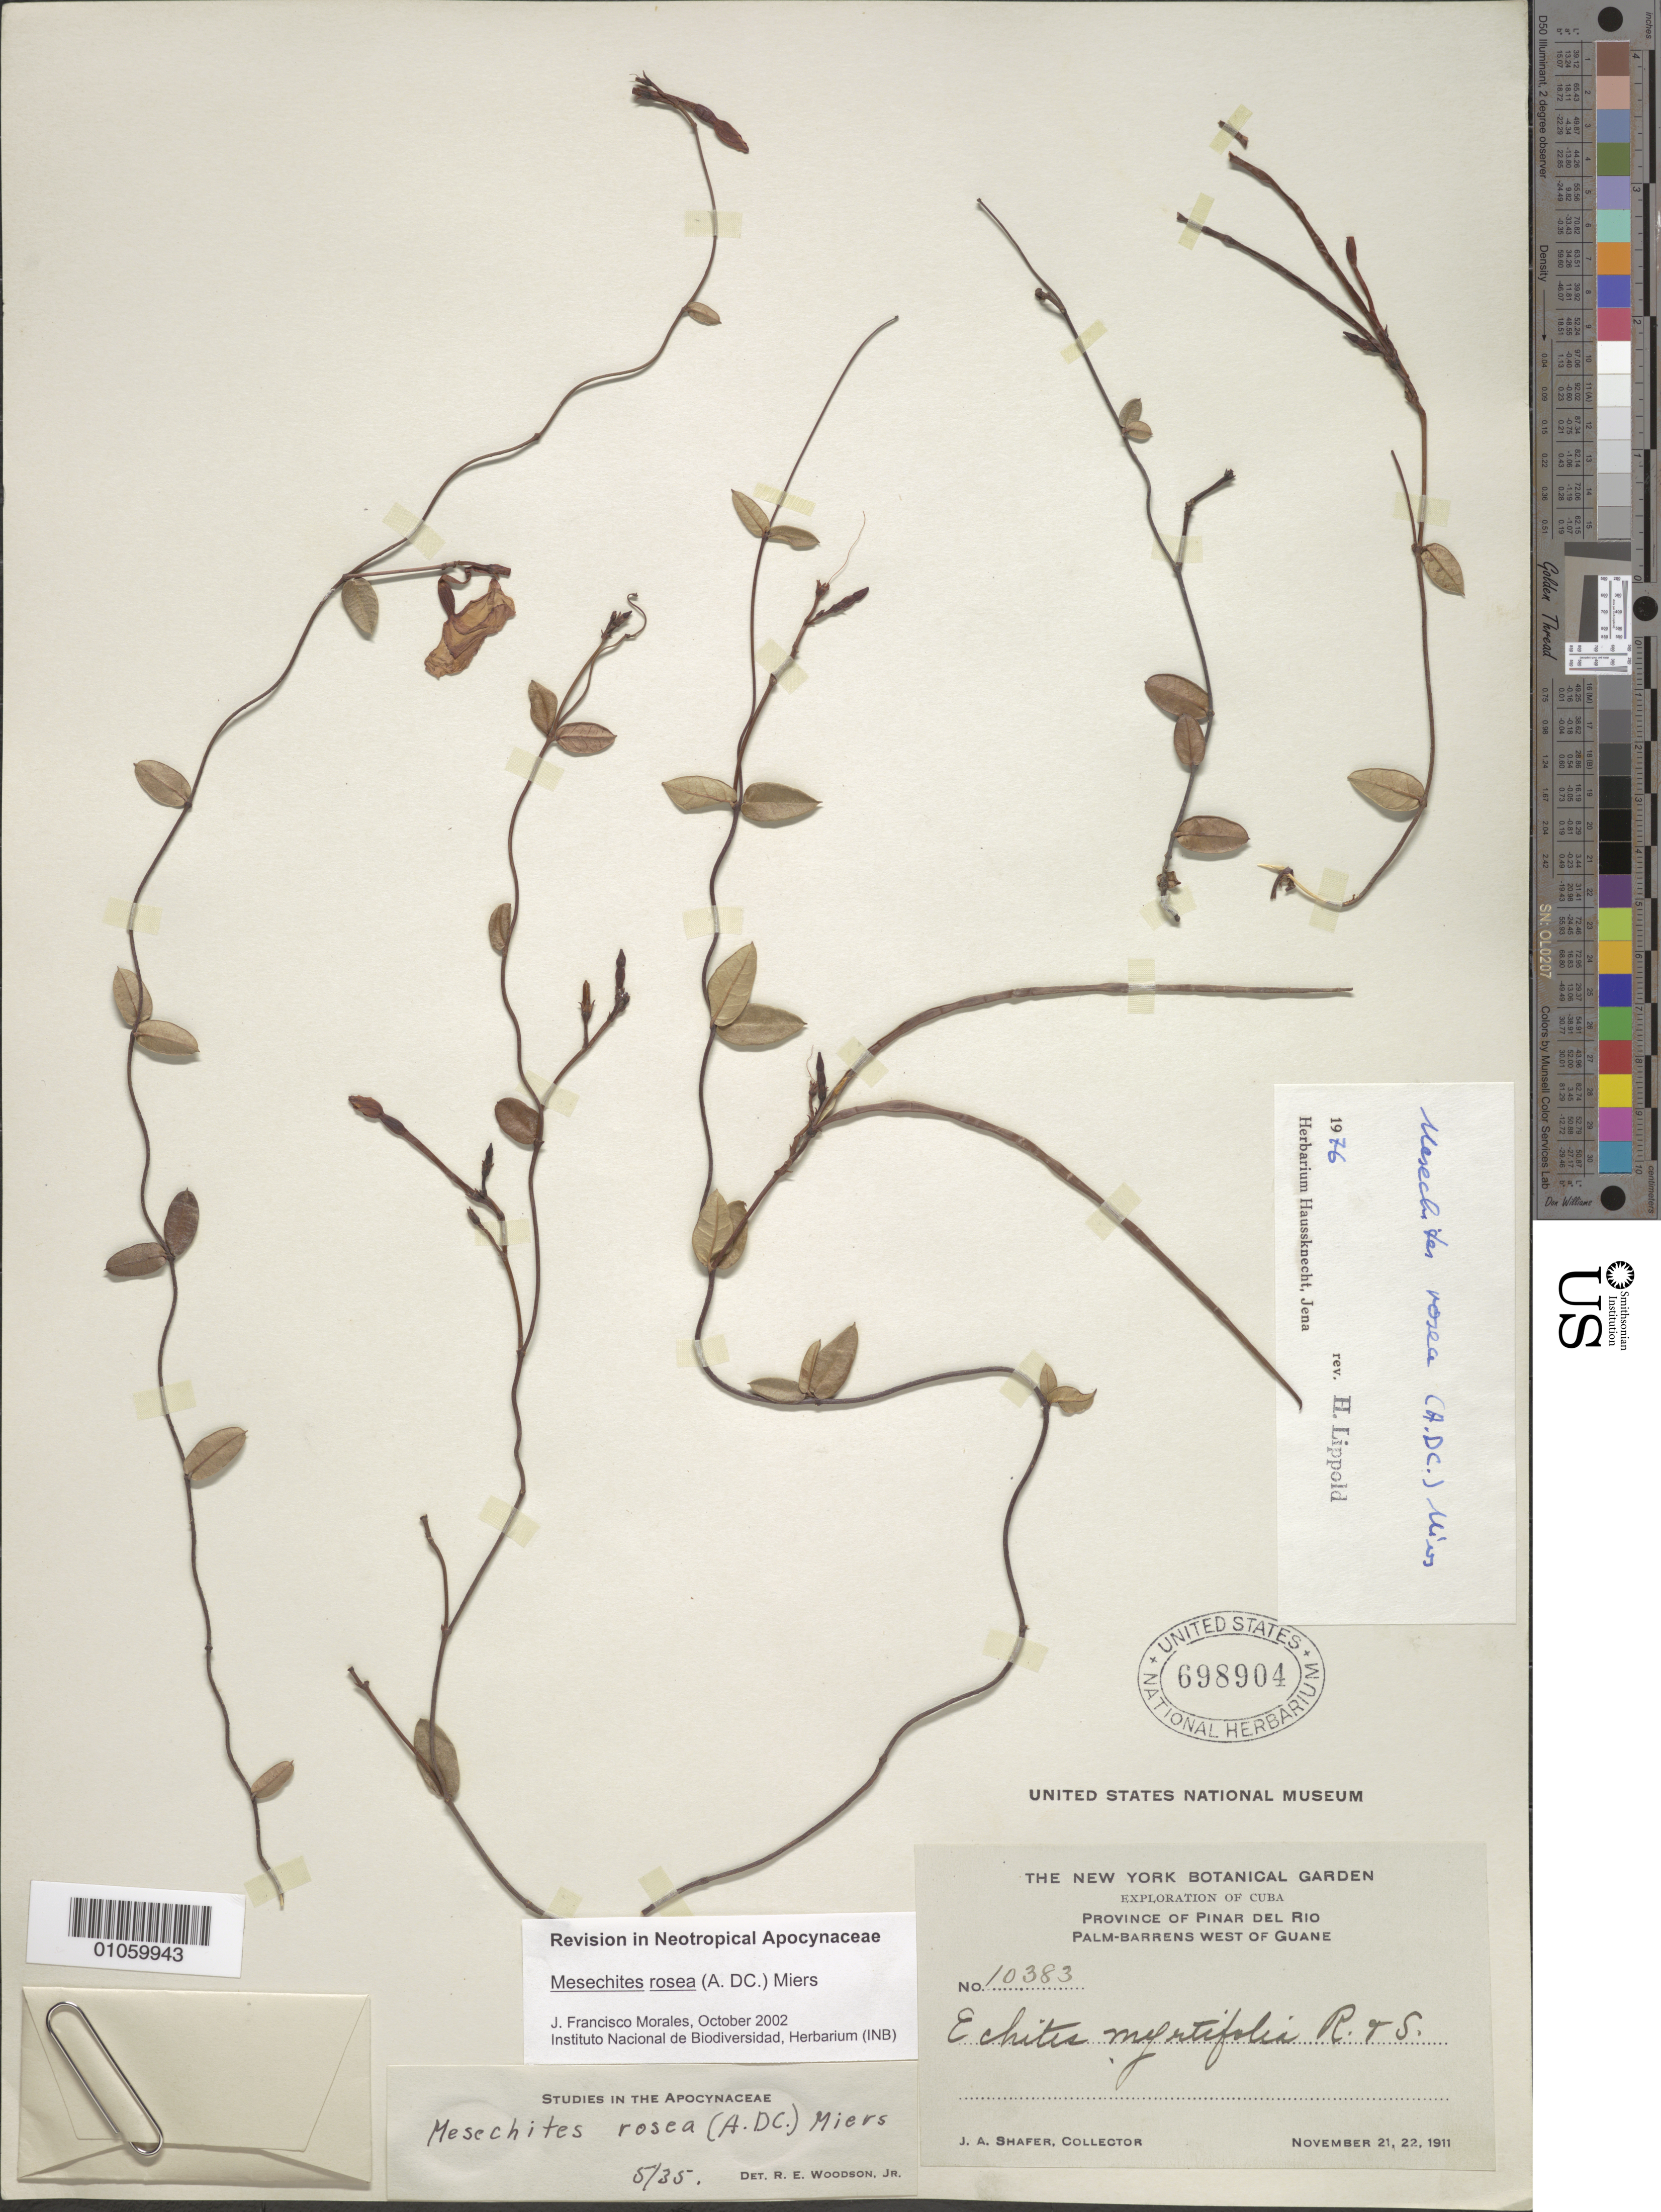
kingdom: Plantae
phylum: Tracheophyta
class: Magnoliopsida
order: Gentianales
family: Apocynaceae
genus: Mesechites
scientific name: Mesechites roseus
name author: (A. DC.) Miers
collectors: J. A. Shafer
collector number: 10383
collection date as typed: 21 Nov 1911 to 22 Nov 1911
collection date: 1911-11-21/1911-11-22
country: Cuba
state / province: Pinar del Rio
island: Cuba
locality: Palm-barrens west of Guane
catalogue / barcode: US 698904